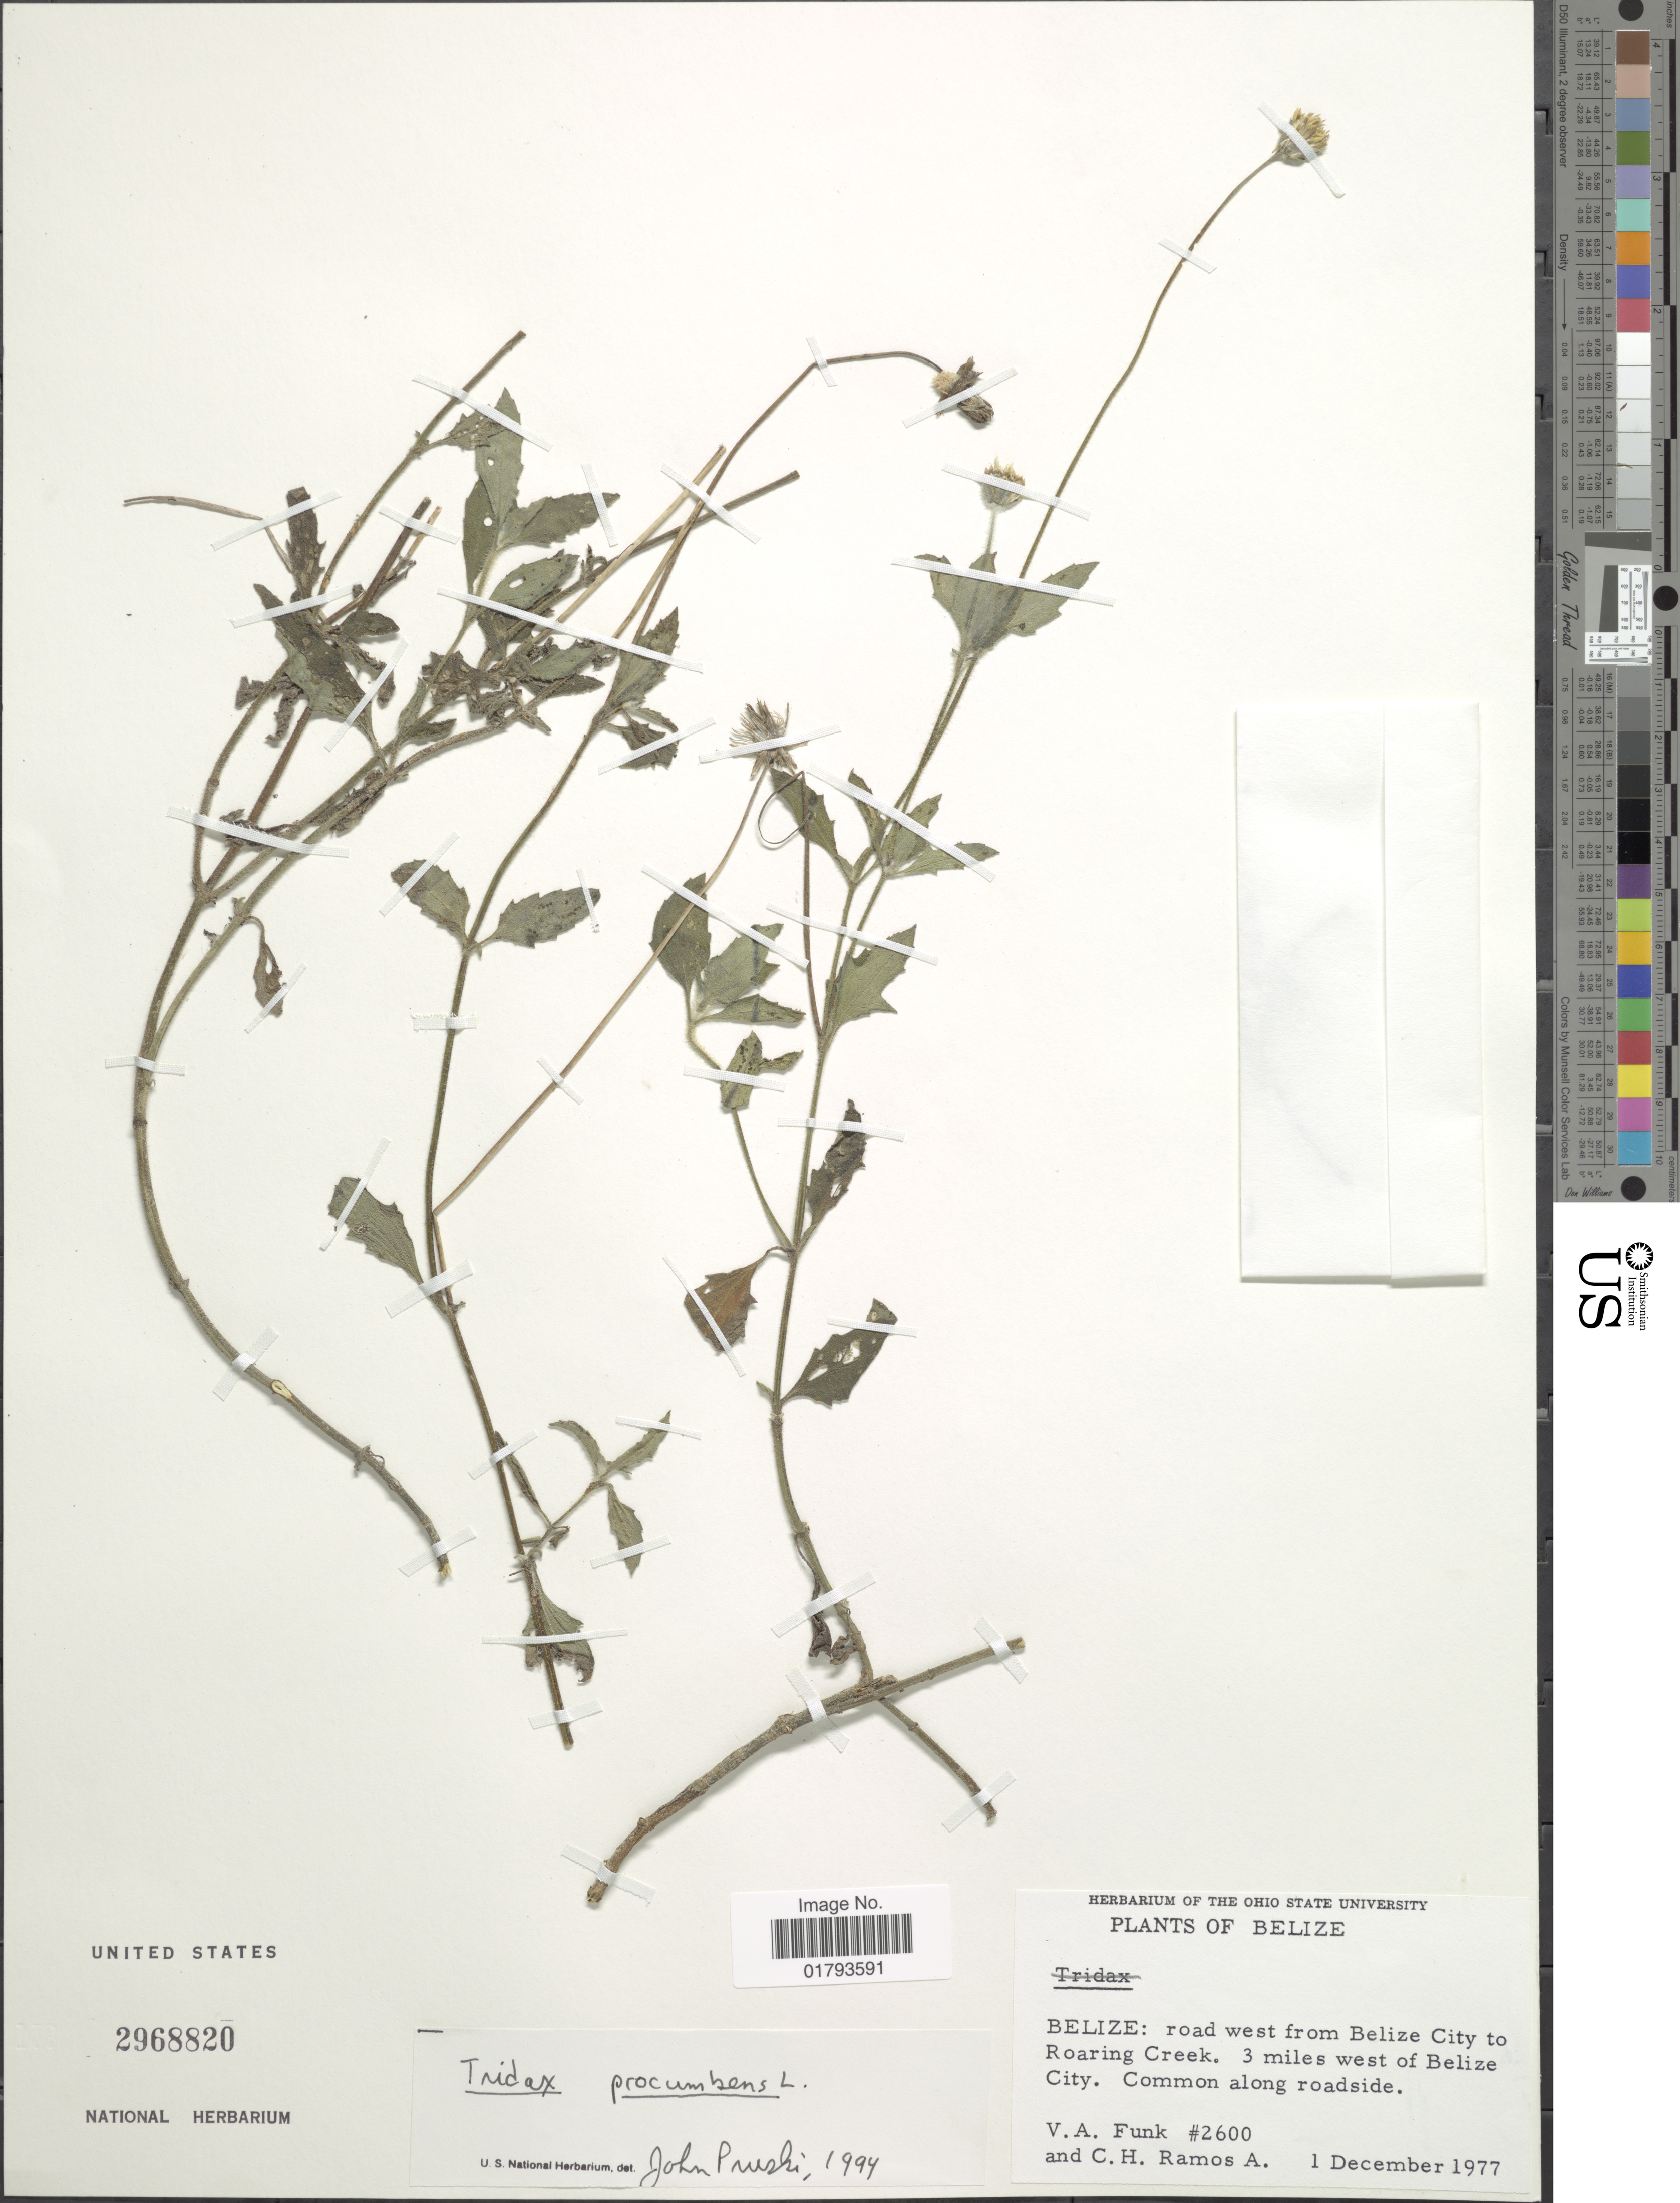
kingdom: Plantae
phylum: Tracheophyta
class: Magnoliopsida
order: Asterales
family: Asteraceae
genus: Tridax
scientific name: Tridax procumbens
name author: L.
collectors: V. Funk & C. H. Ramos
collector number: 2600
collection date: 1977-12-01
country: Belize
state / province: Belize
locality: Belize: road west from Belize city to Roaring Creek. 3 miles west of Belize City.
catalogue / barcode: US 2968820